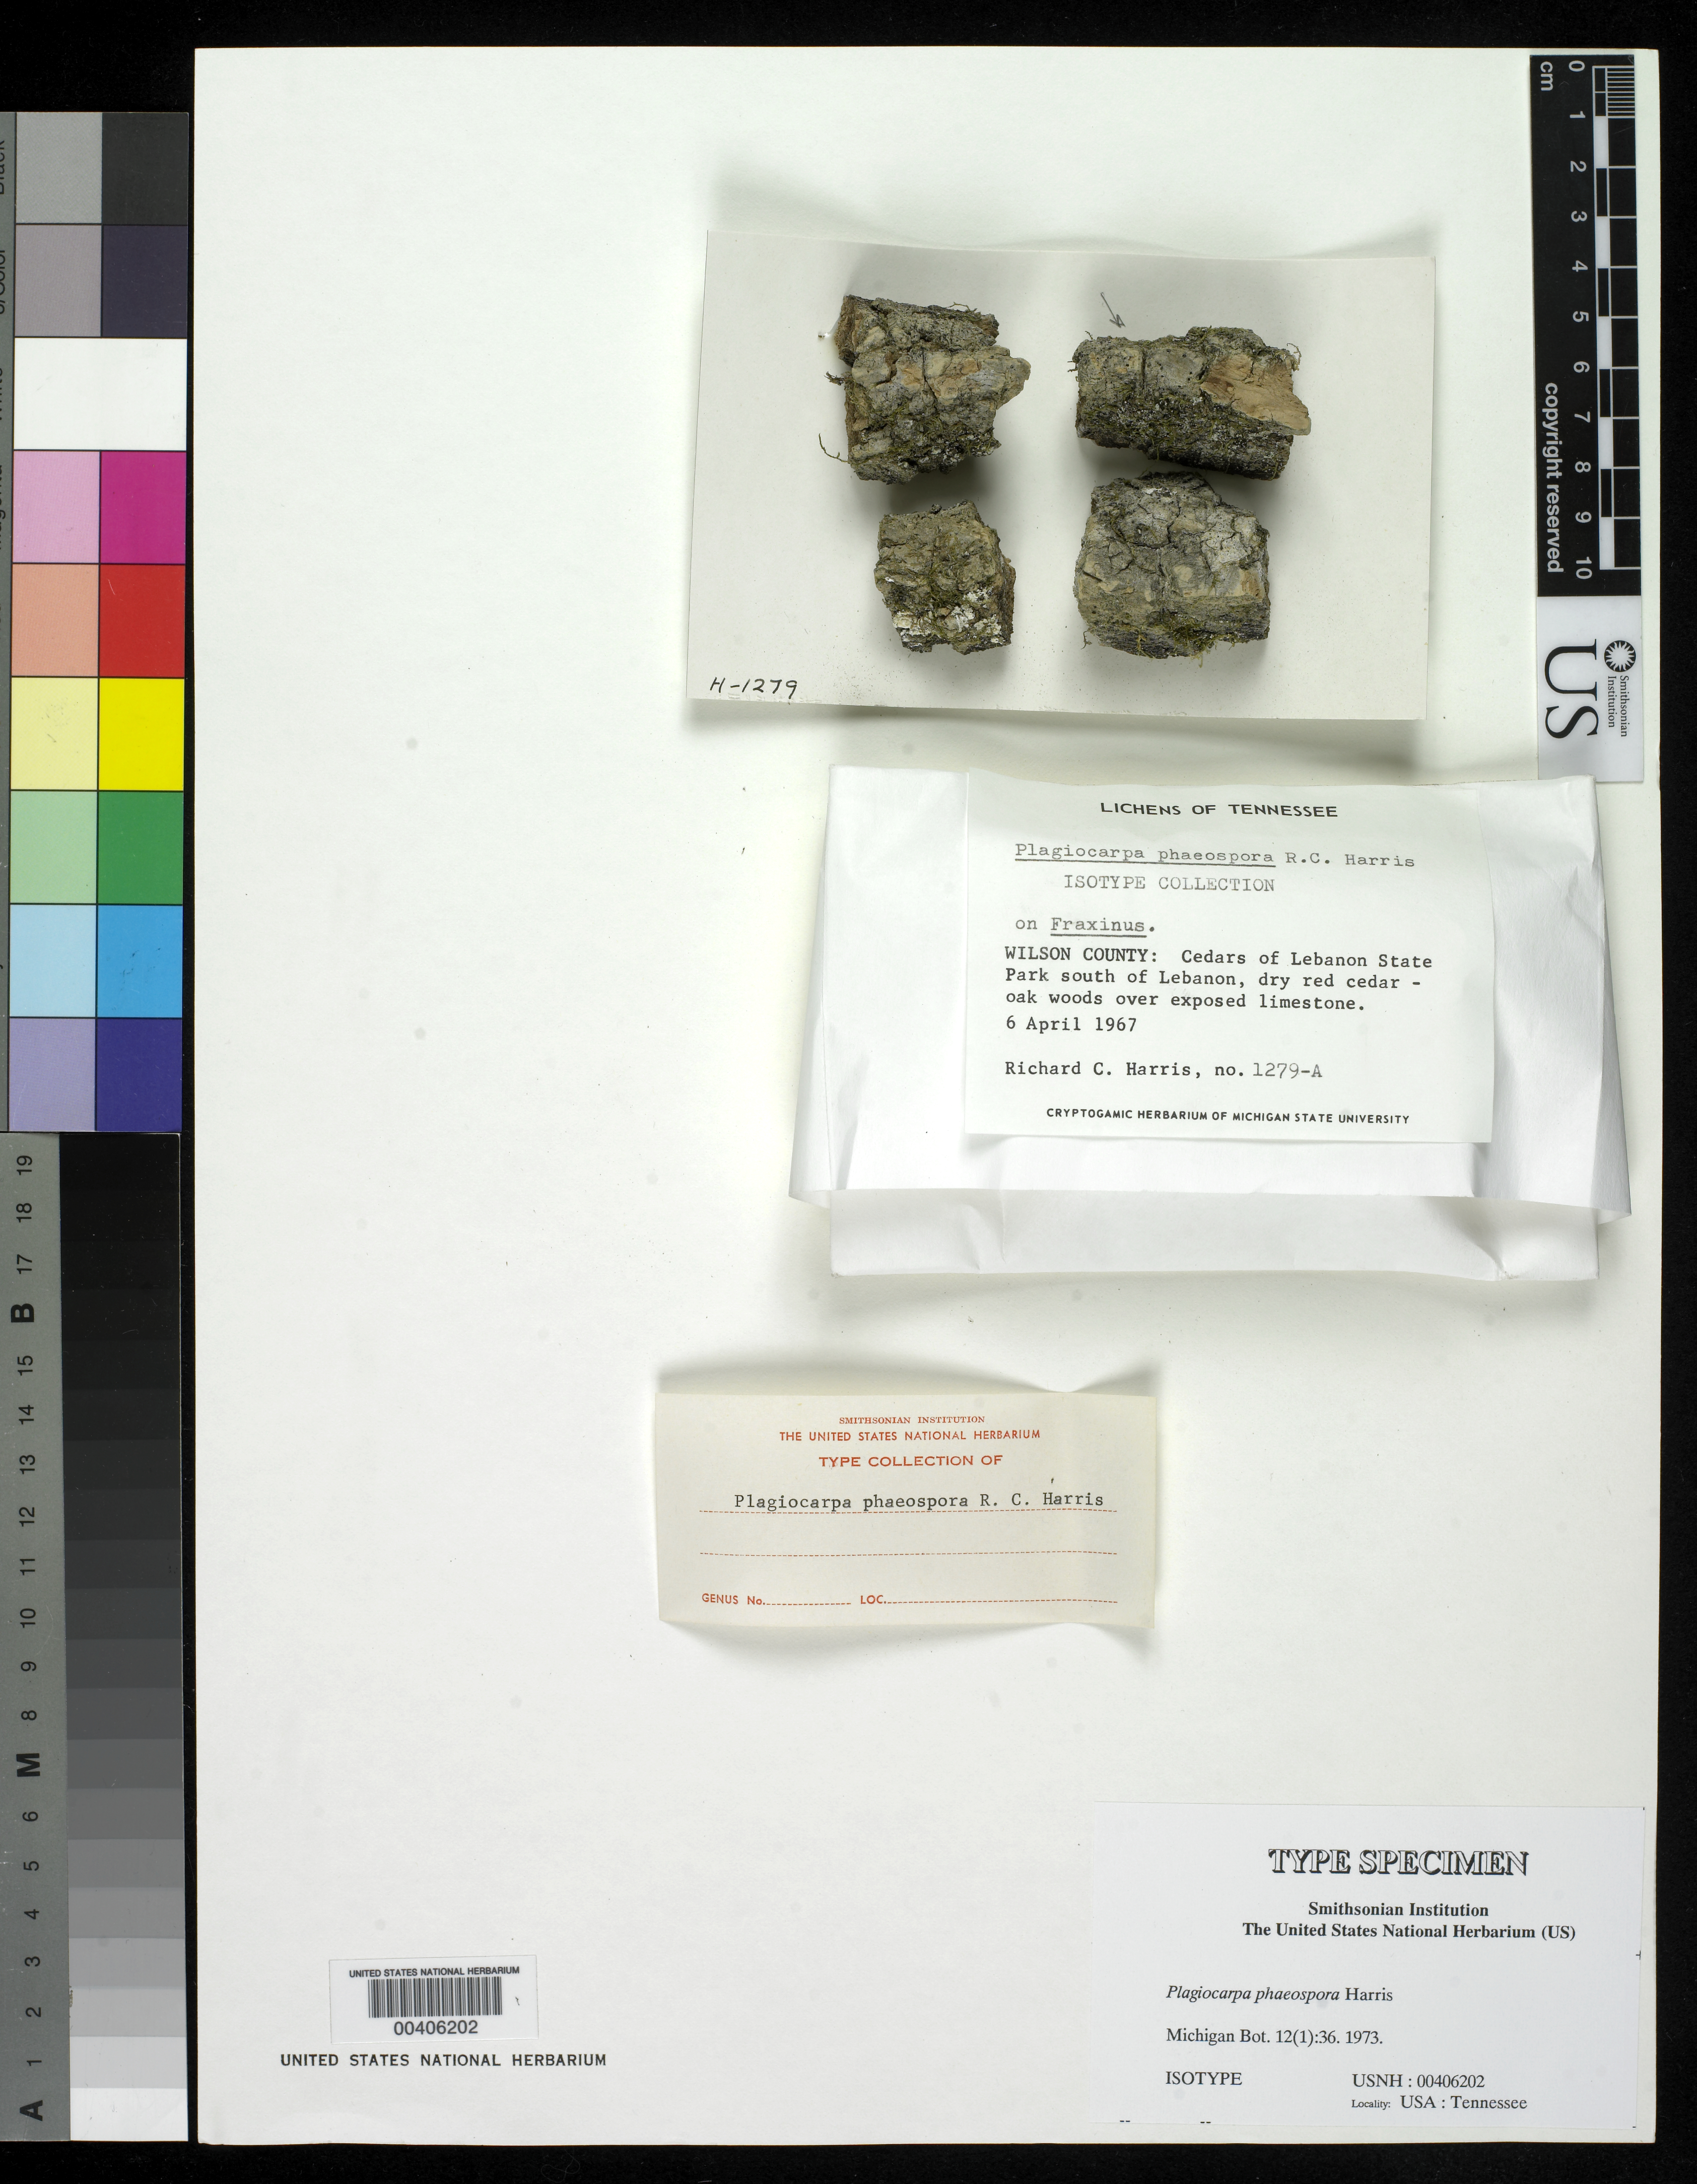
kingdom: Fungi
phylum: Ascomycota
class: Eurotiomycetes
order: Pyrenulales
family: Pyrenulaceae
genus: Plagiocarpa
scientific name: Plagiocarpa phaeospora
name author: R.C. Harris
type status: Isotype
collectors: R. C. Harris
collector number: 1279-a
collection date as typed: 06 Apr 1967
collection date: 1967-04-06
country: United States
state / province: Tennessee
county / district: Wilson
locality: Cedars of Lebanon State Park S of Lebanon.